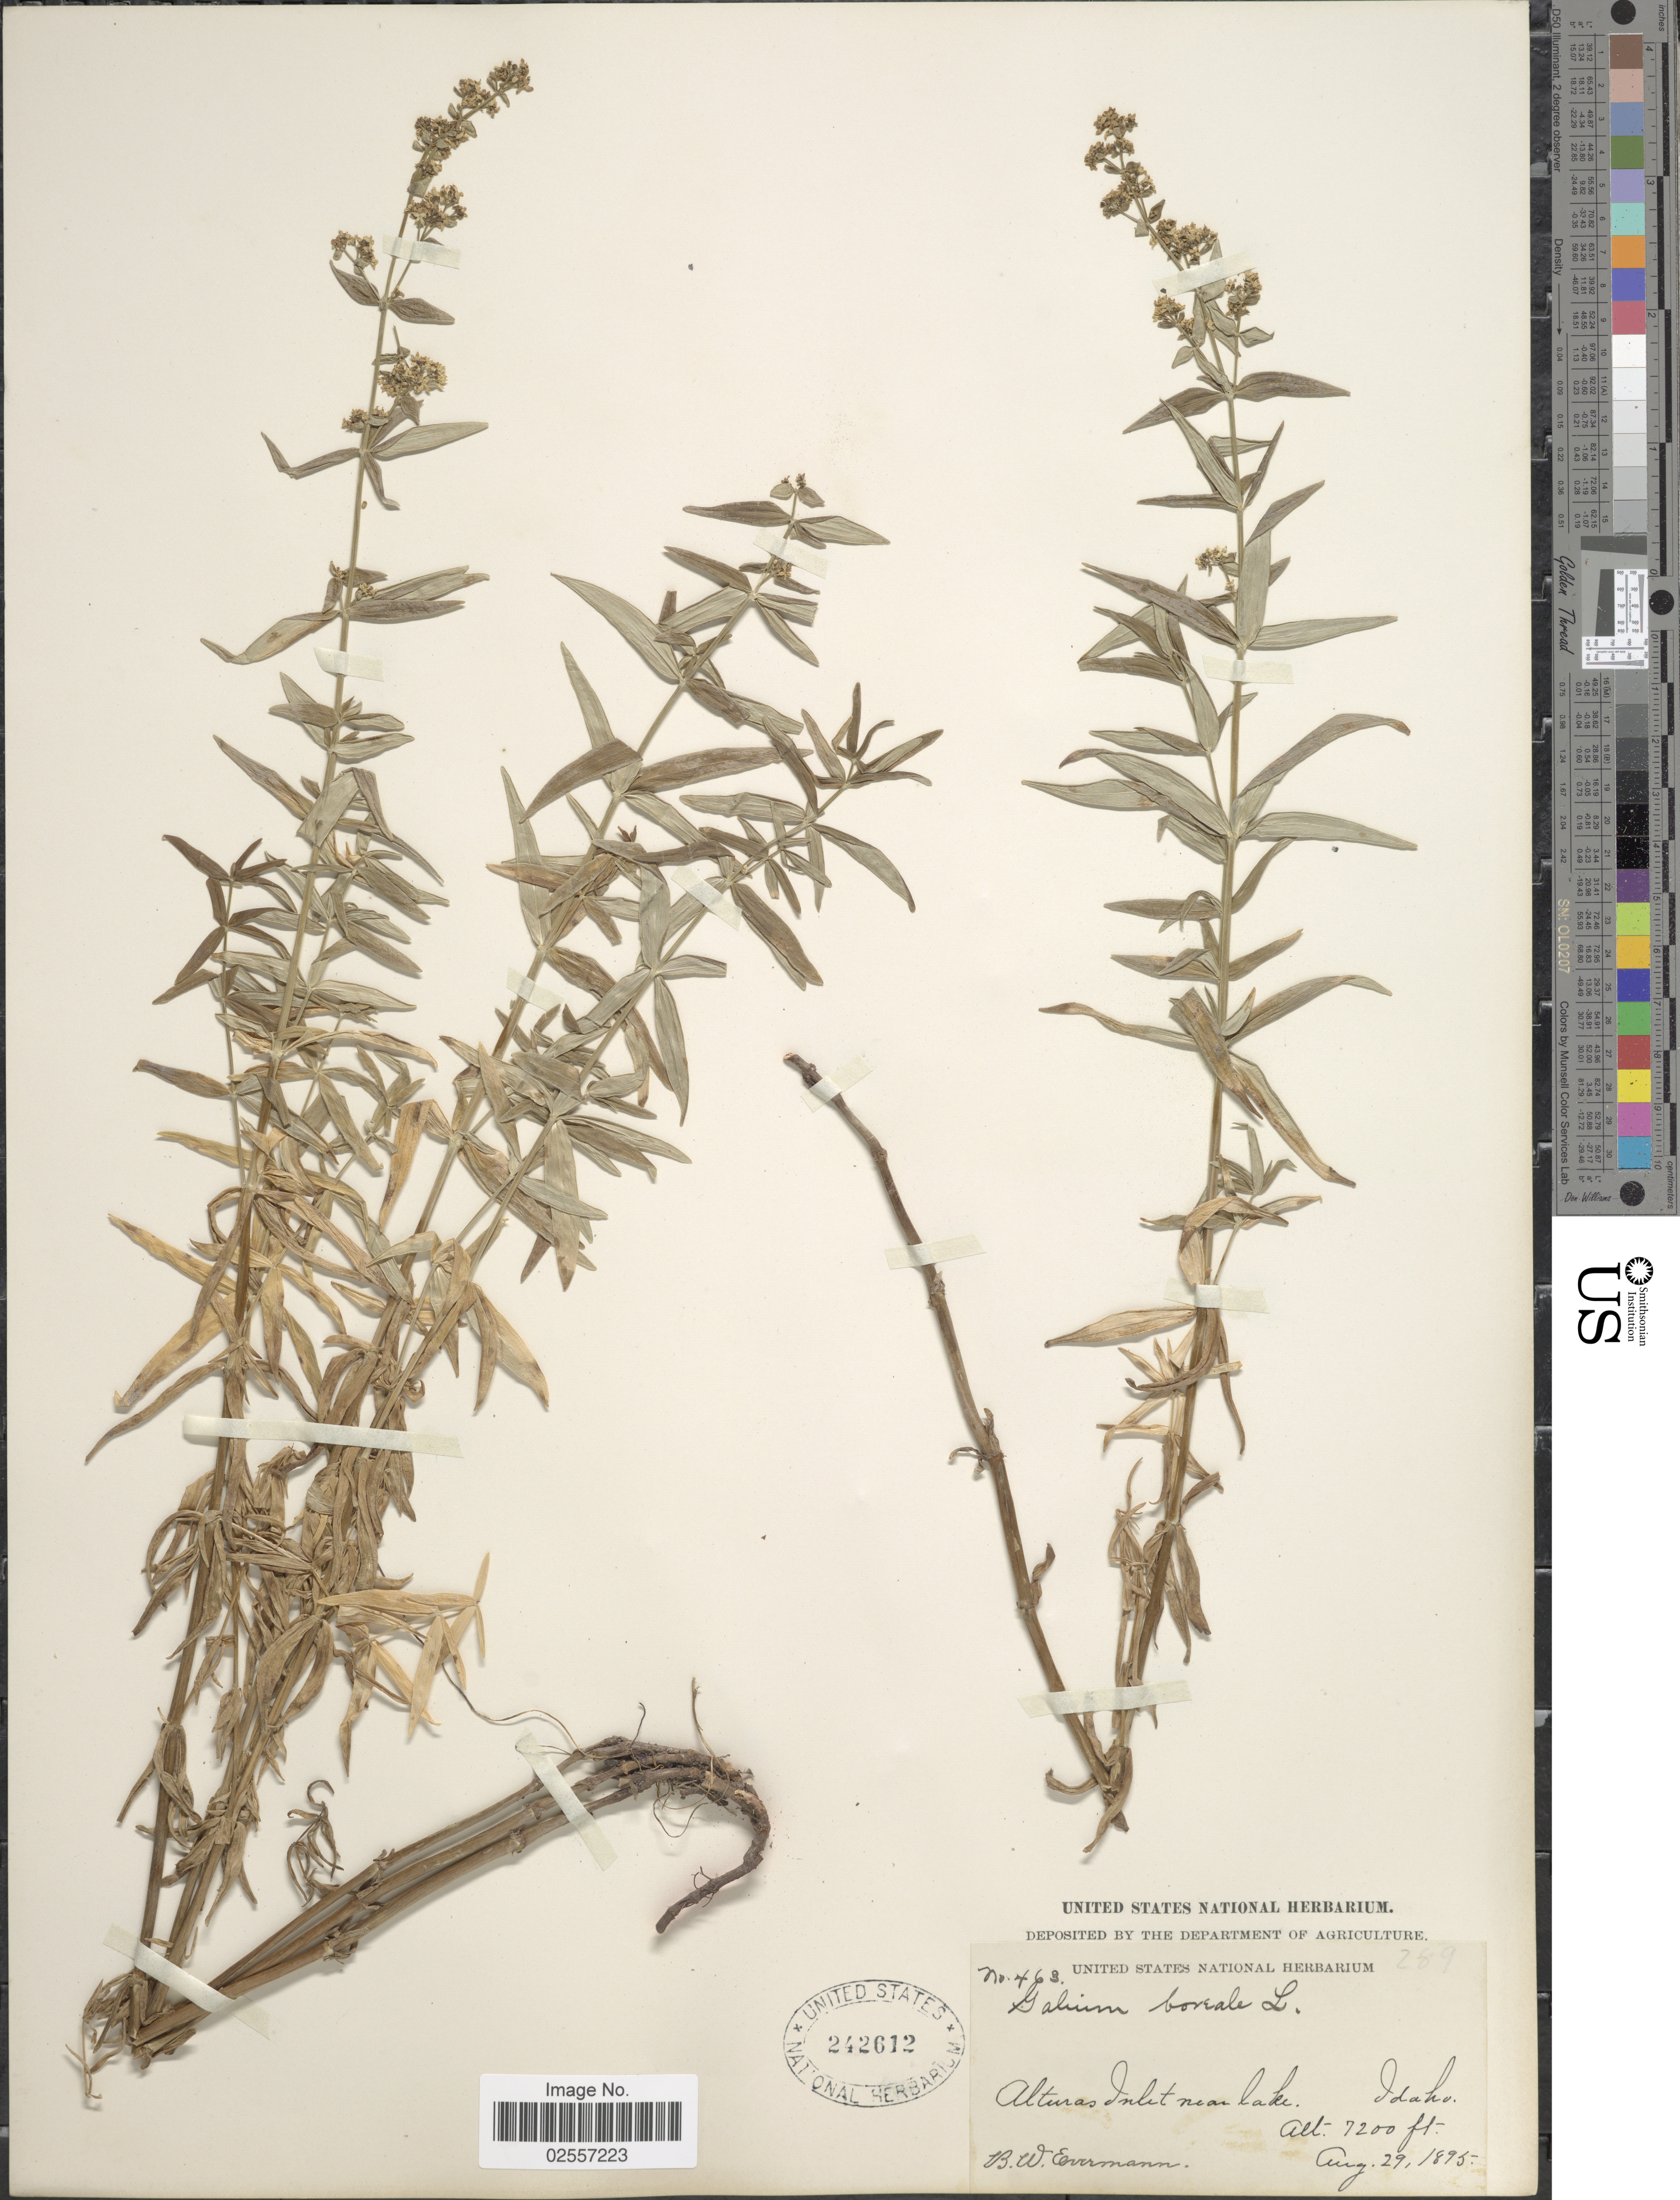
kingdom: Plantae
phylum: Tracheophyta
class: Magnoliopsida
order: Gentianales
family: Rubiaceae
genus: Galium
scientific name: Galium boreale L.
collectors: B. W. Evermann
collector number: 463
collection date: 1895-08-29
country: United States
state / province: Idaho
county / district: Blaine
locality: Alturas Inlet near lake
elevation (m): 2195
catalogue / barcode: US 242612